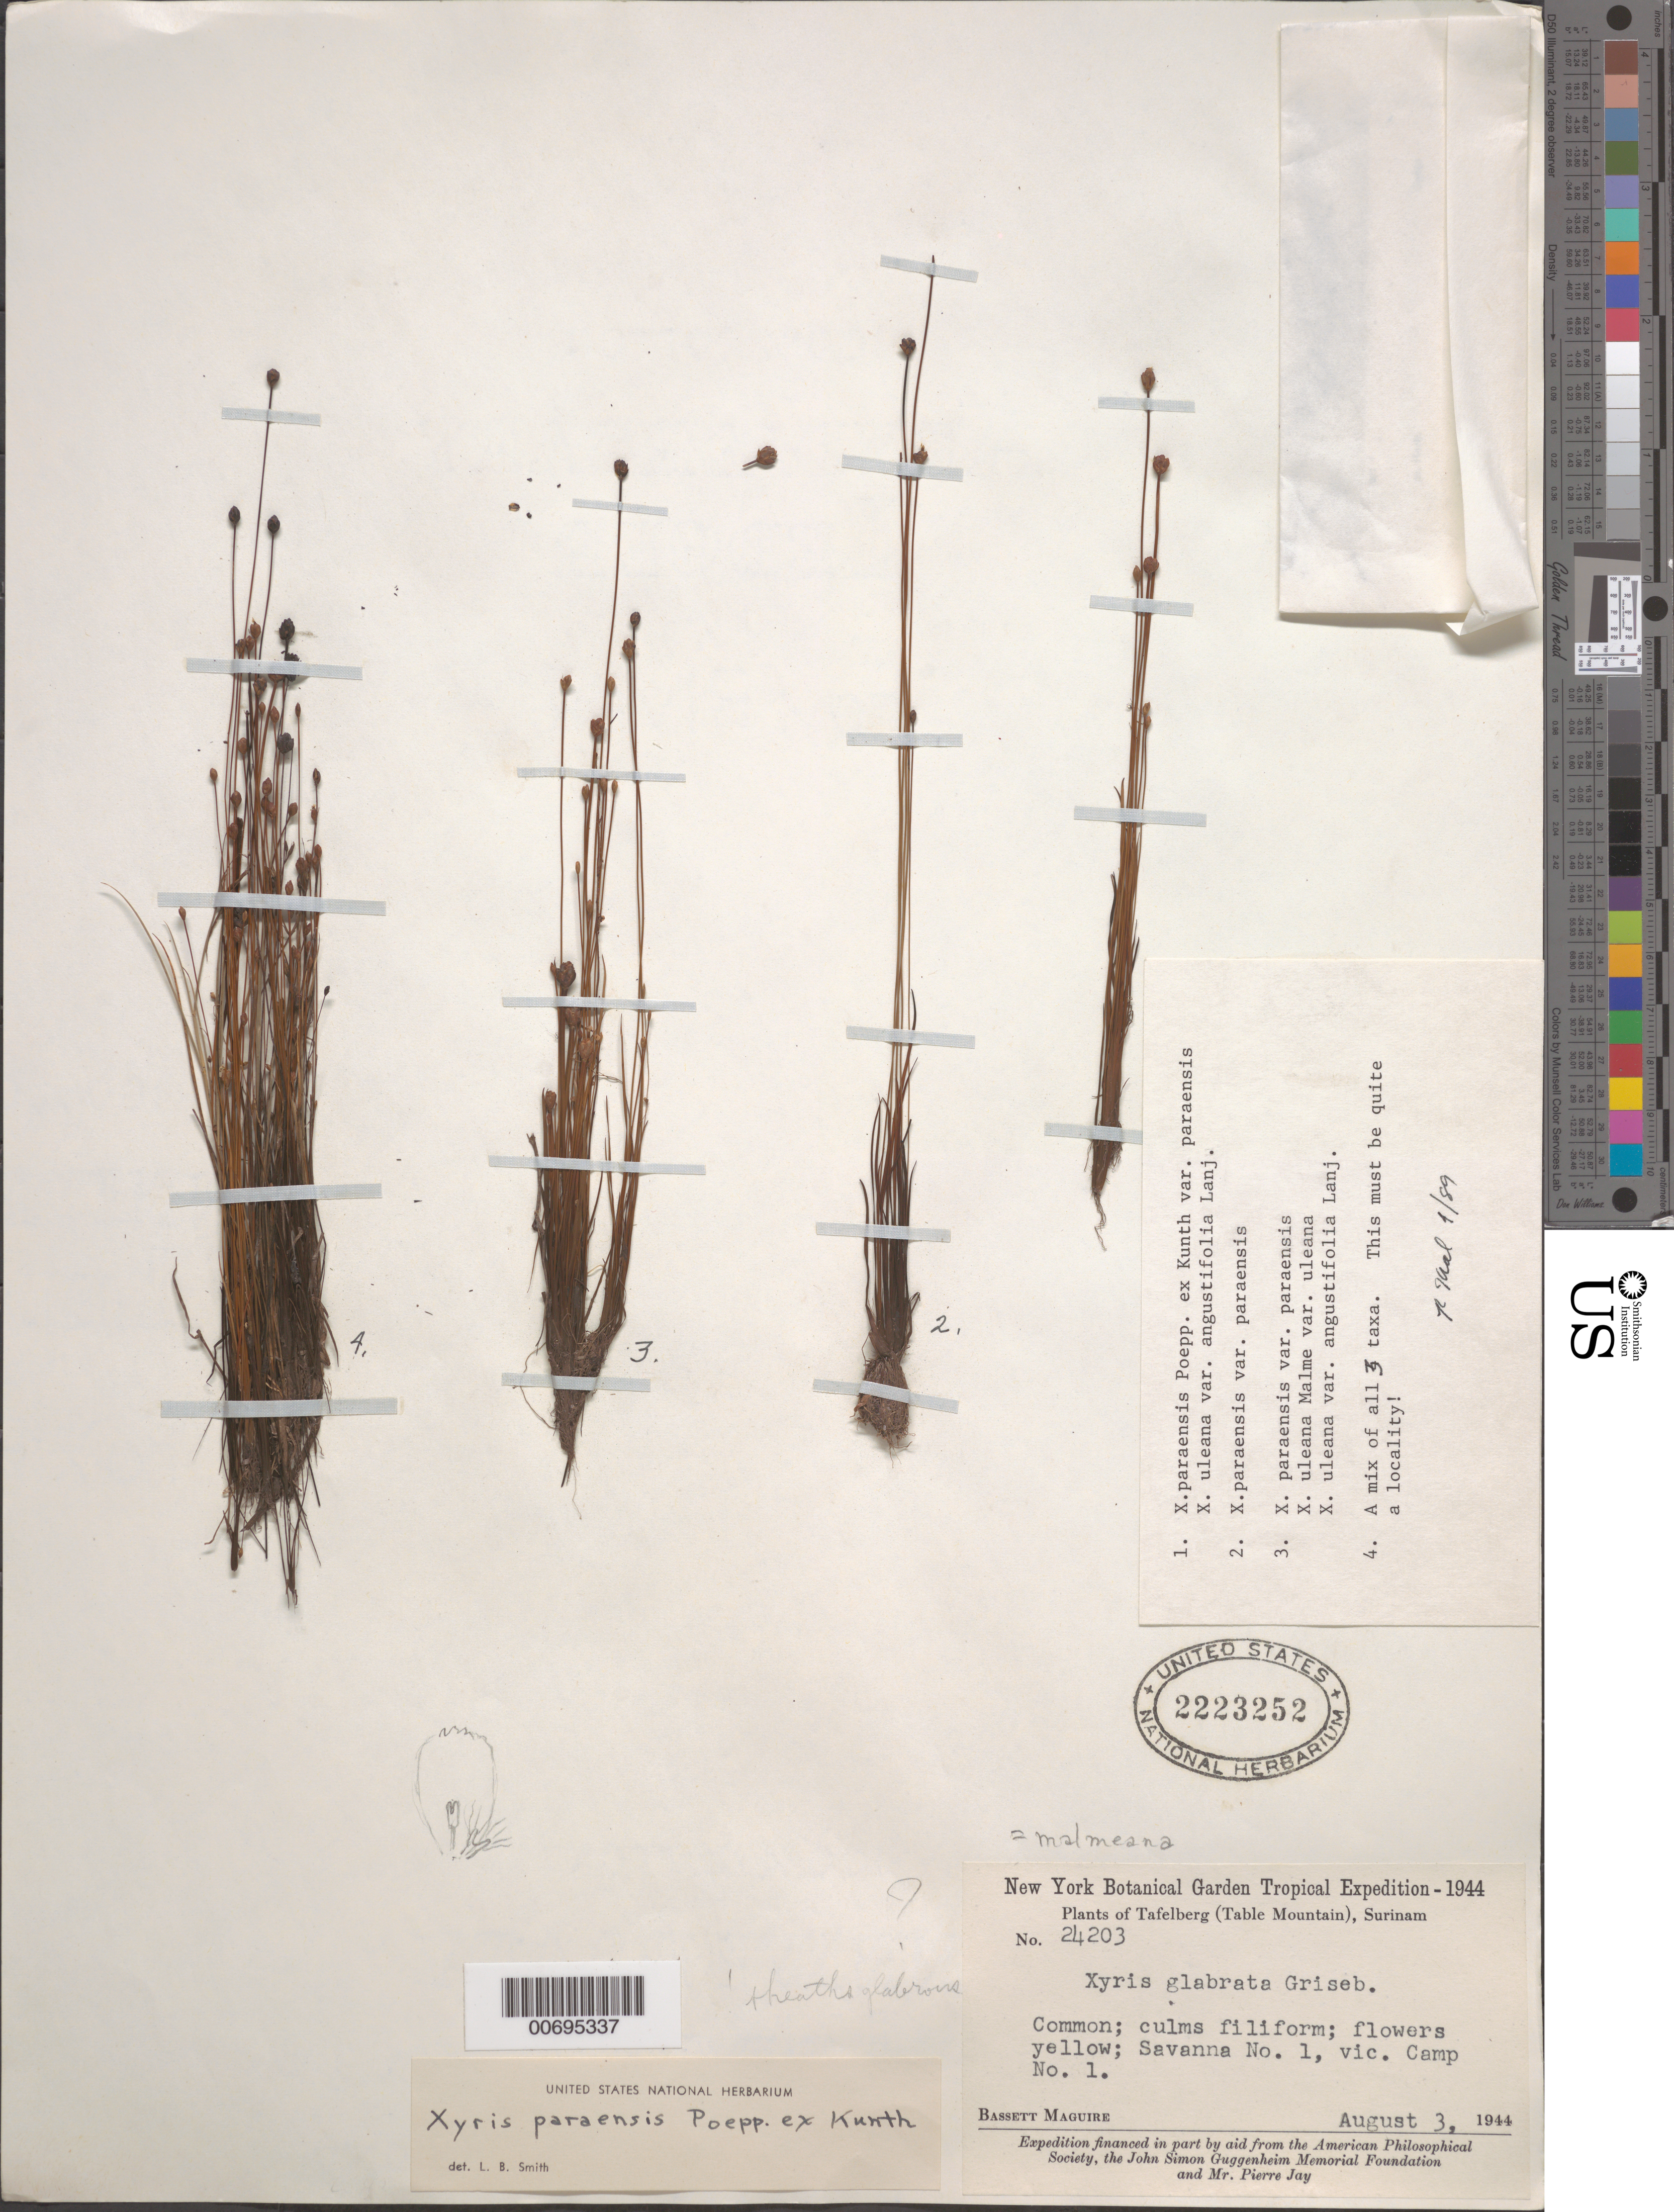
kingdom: Plantae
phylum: Tracheophyta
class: Liliopsida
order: Poales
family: Xyridaceae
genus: Xyris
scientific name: Xyris paraensis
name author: Poepp. ex Kunth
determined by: Smith, Lyman B., (US), NMNH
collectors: B. Maguire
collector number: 24203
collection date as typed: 3-Aug-44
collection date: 1944-08-03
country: Suriname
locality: Tafelberg (Table Mountain), Savanna I, vic. Camp no. 1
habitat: Savanna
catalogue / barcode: US 2223252